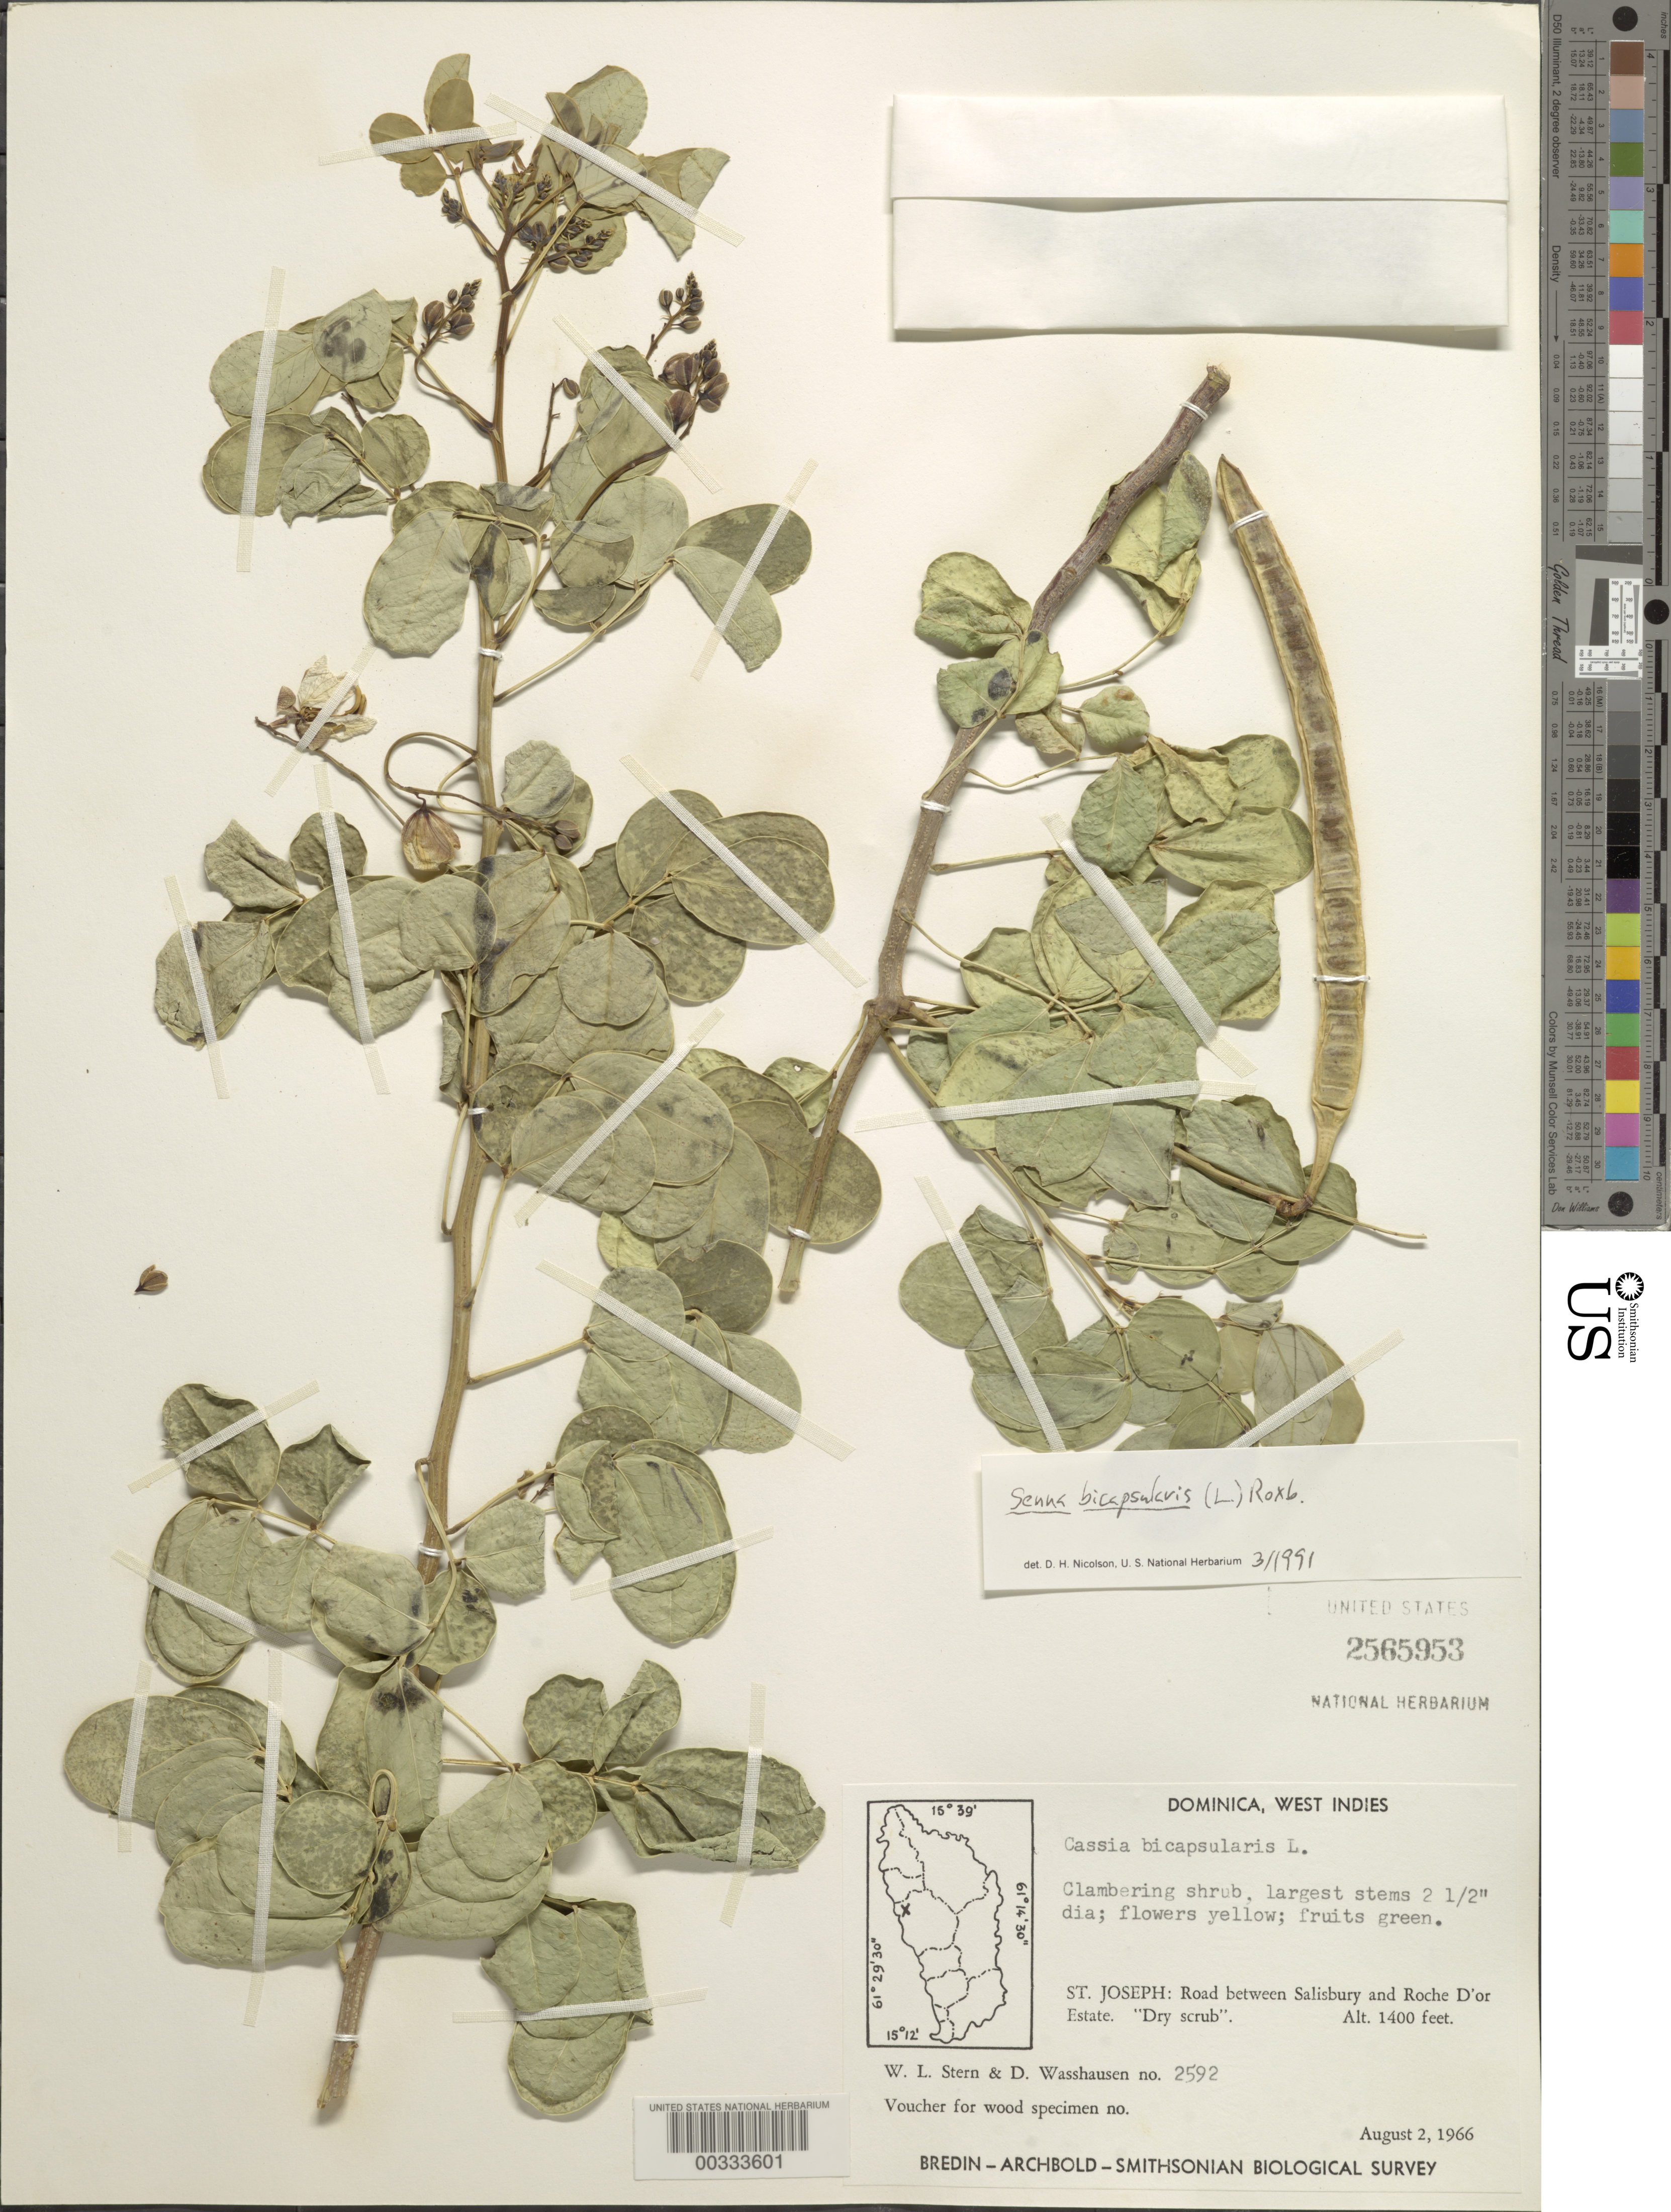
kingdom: Plantae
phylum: Tracheophyta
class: Magnoliopsida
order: Fabales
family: Fabaceae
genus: Senna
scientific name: Senna bicapsularis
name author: (L.) Roxb.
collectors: W. L. Stern & D. C. Wasshausen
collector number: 2592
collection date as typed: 02 Aug 1966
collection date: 1966-08-02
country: Dominica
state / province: St. Joseph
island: Dominica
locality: Road between salisbury and roche d'or estate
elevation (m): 427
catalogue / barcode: US 2565953